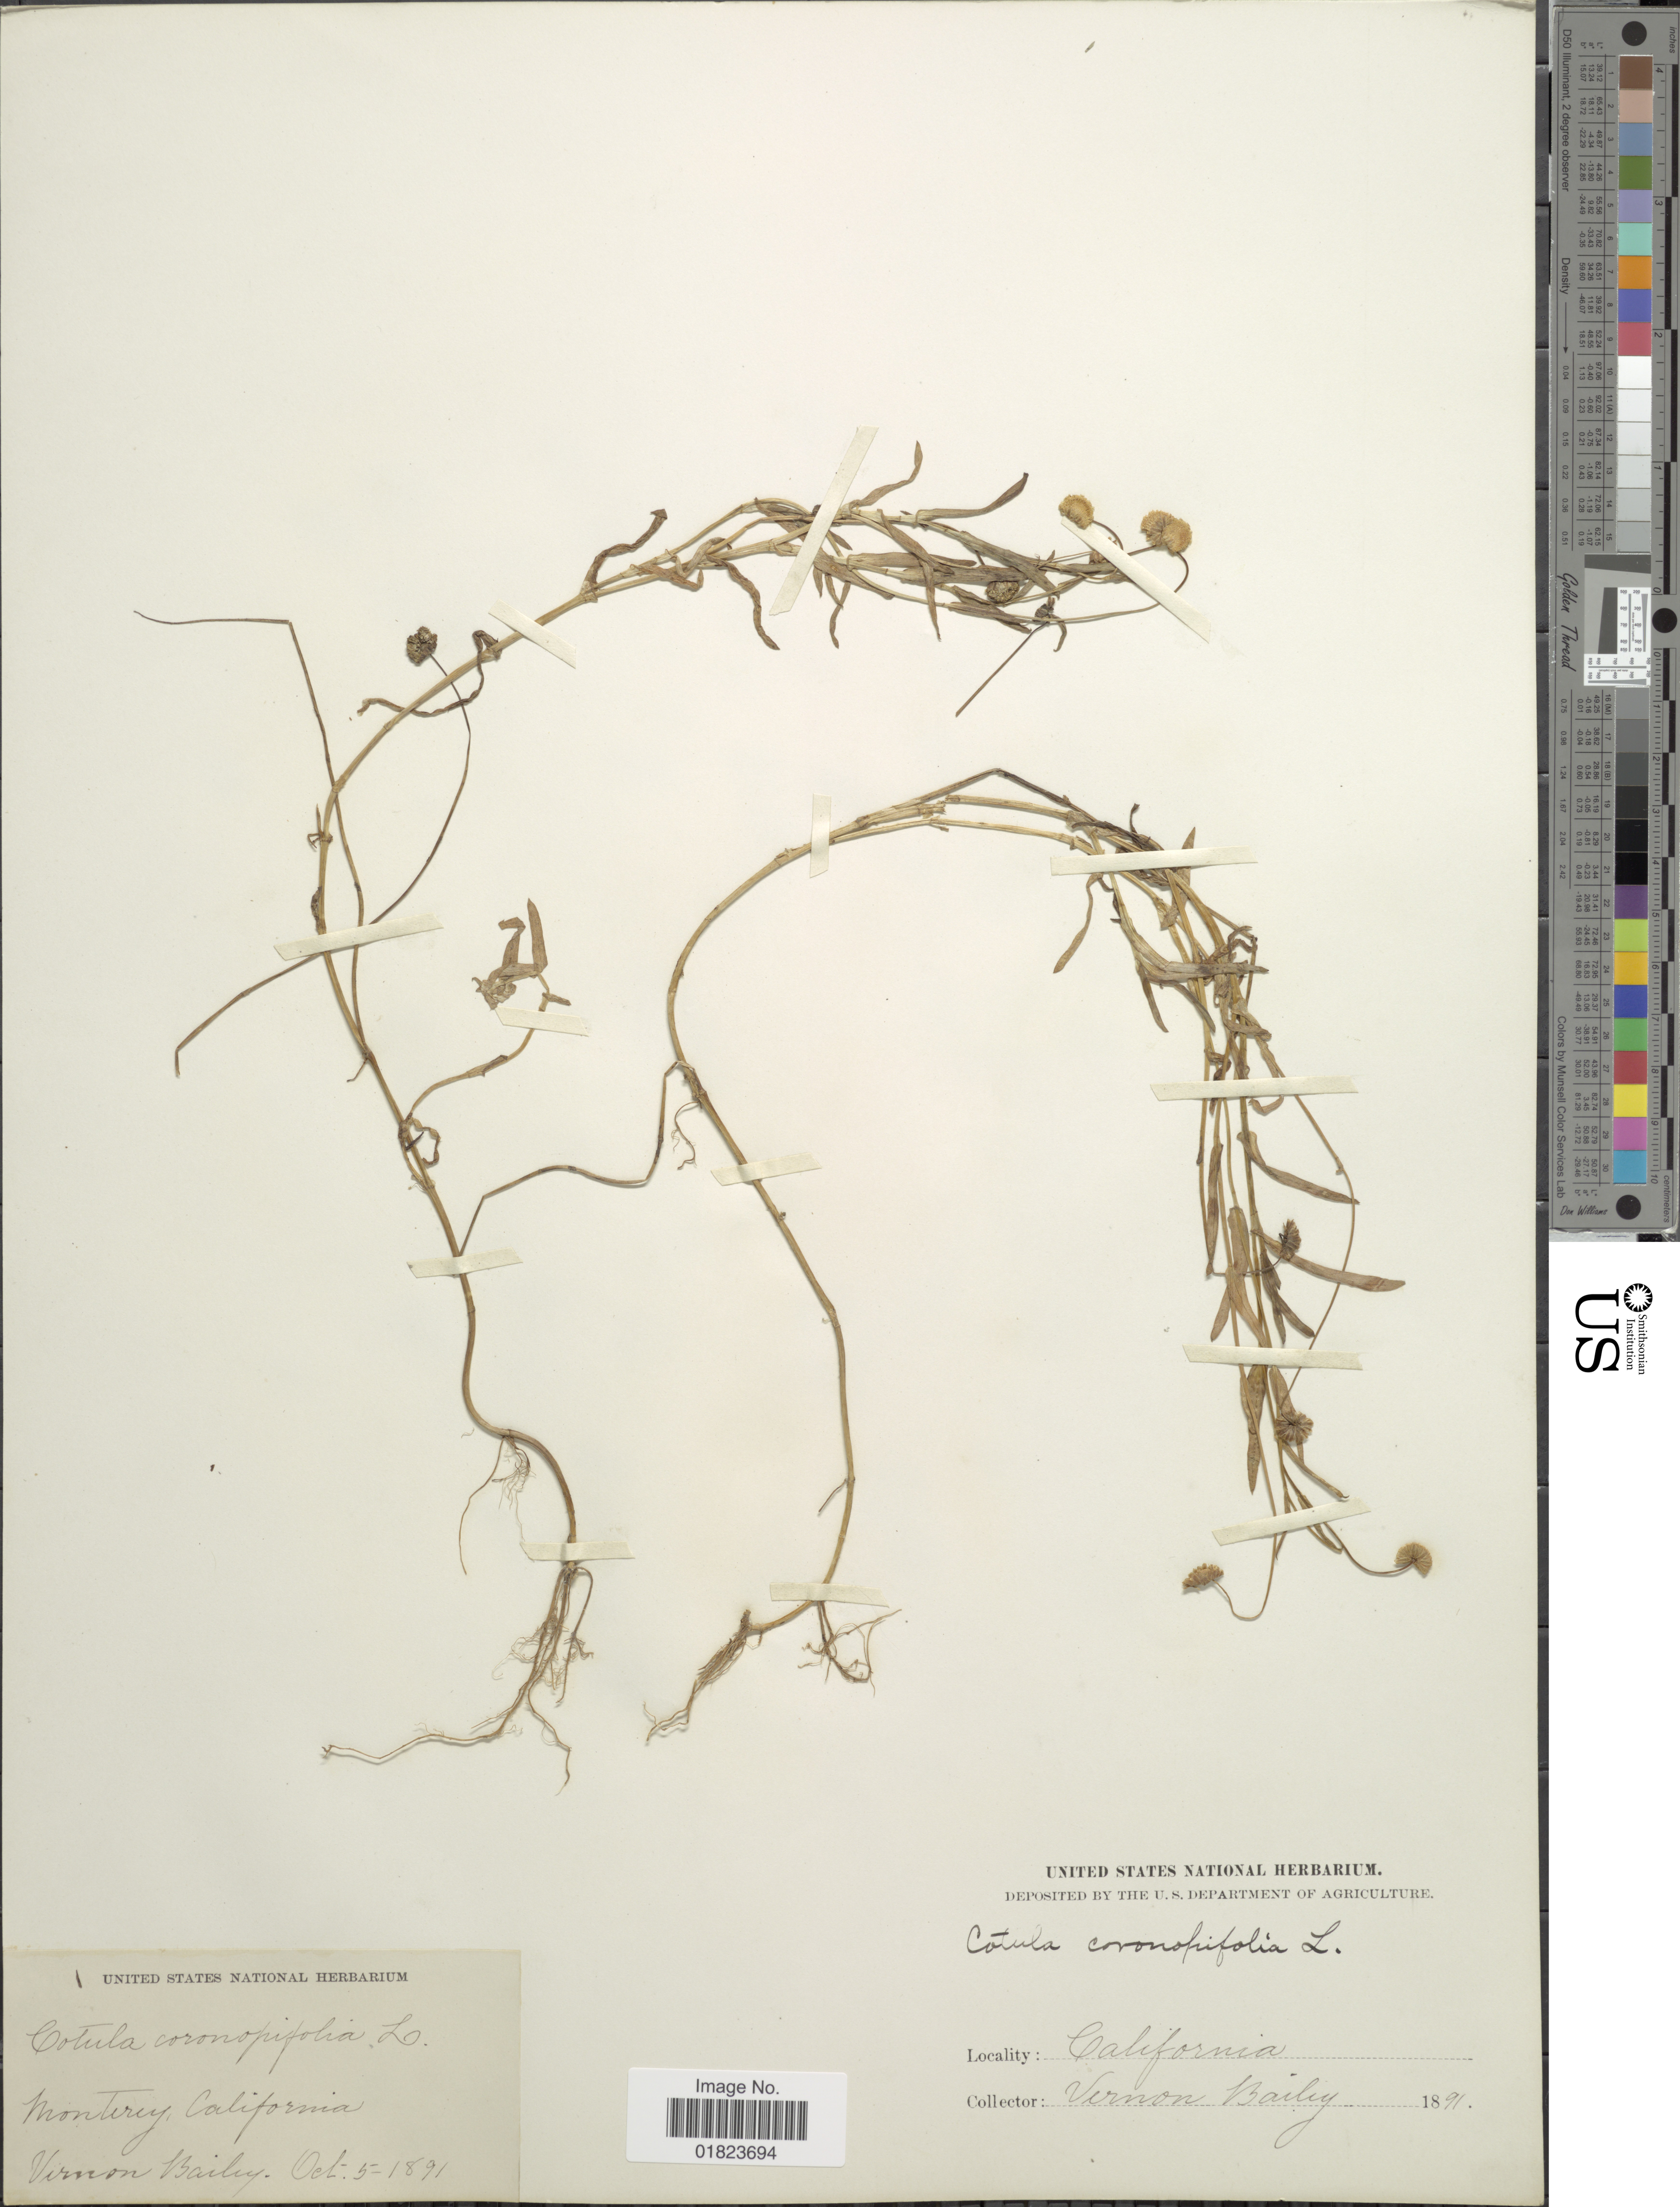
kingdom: Plantae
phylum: Tracheophyta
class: Magnoliopsida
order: Asterales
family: Asteraceae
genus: Cotula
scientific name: Cotula coronopifolia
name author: L.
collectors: V. O. Bailey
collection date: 1891-10-05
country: United States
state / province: California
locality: Monetery, California.